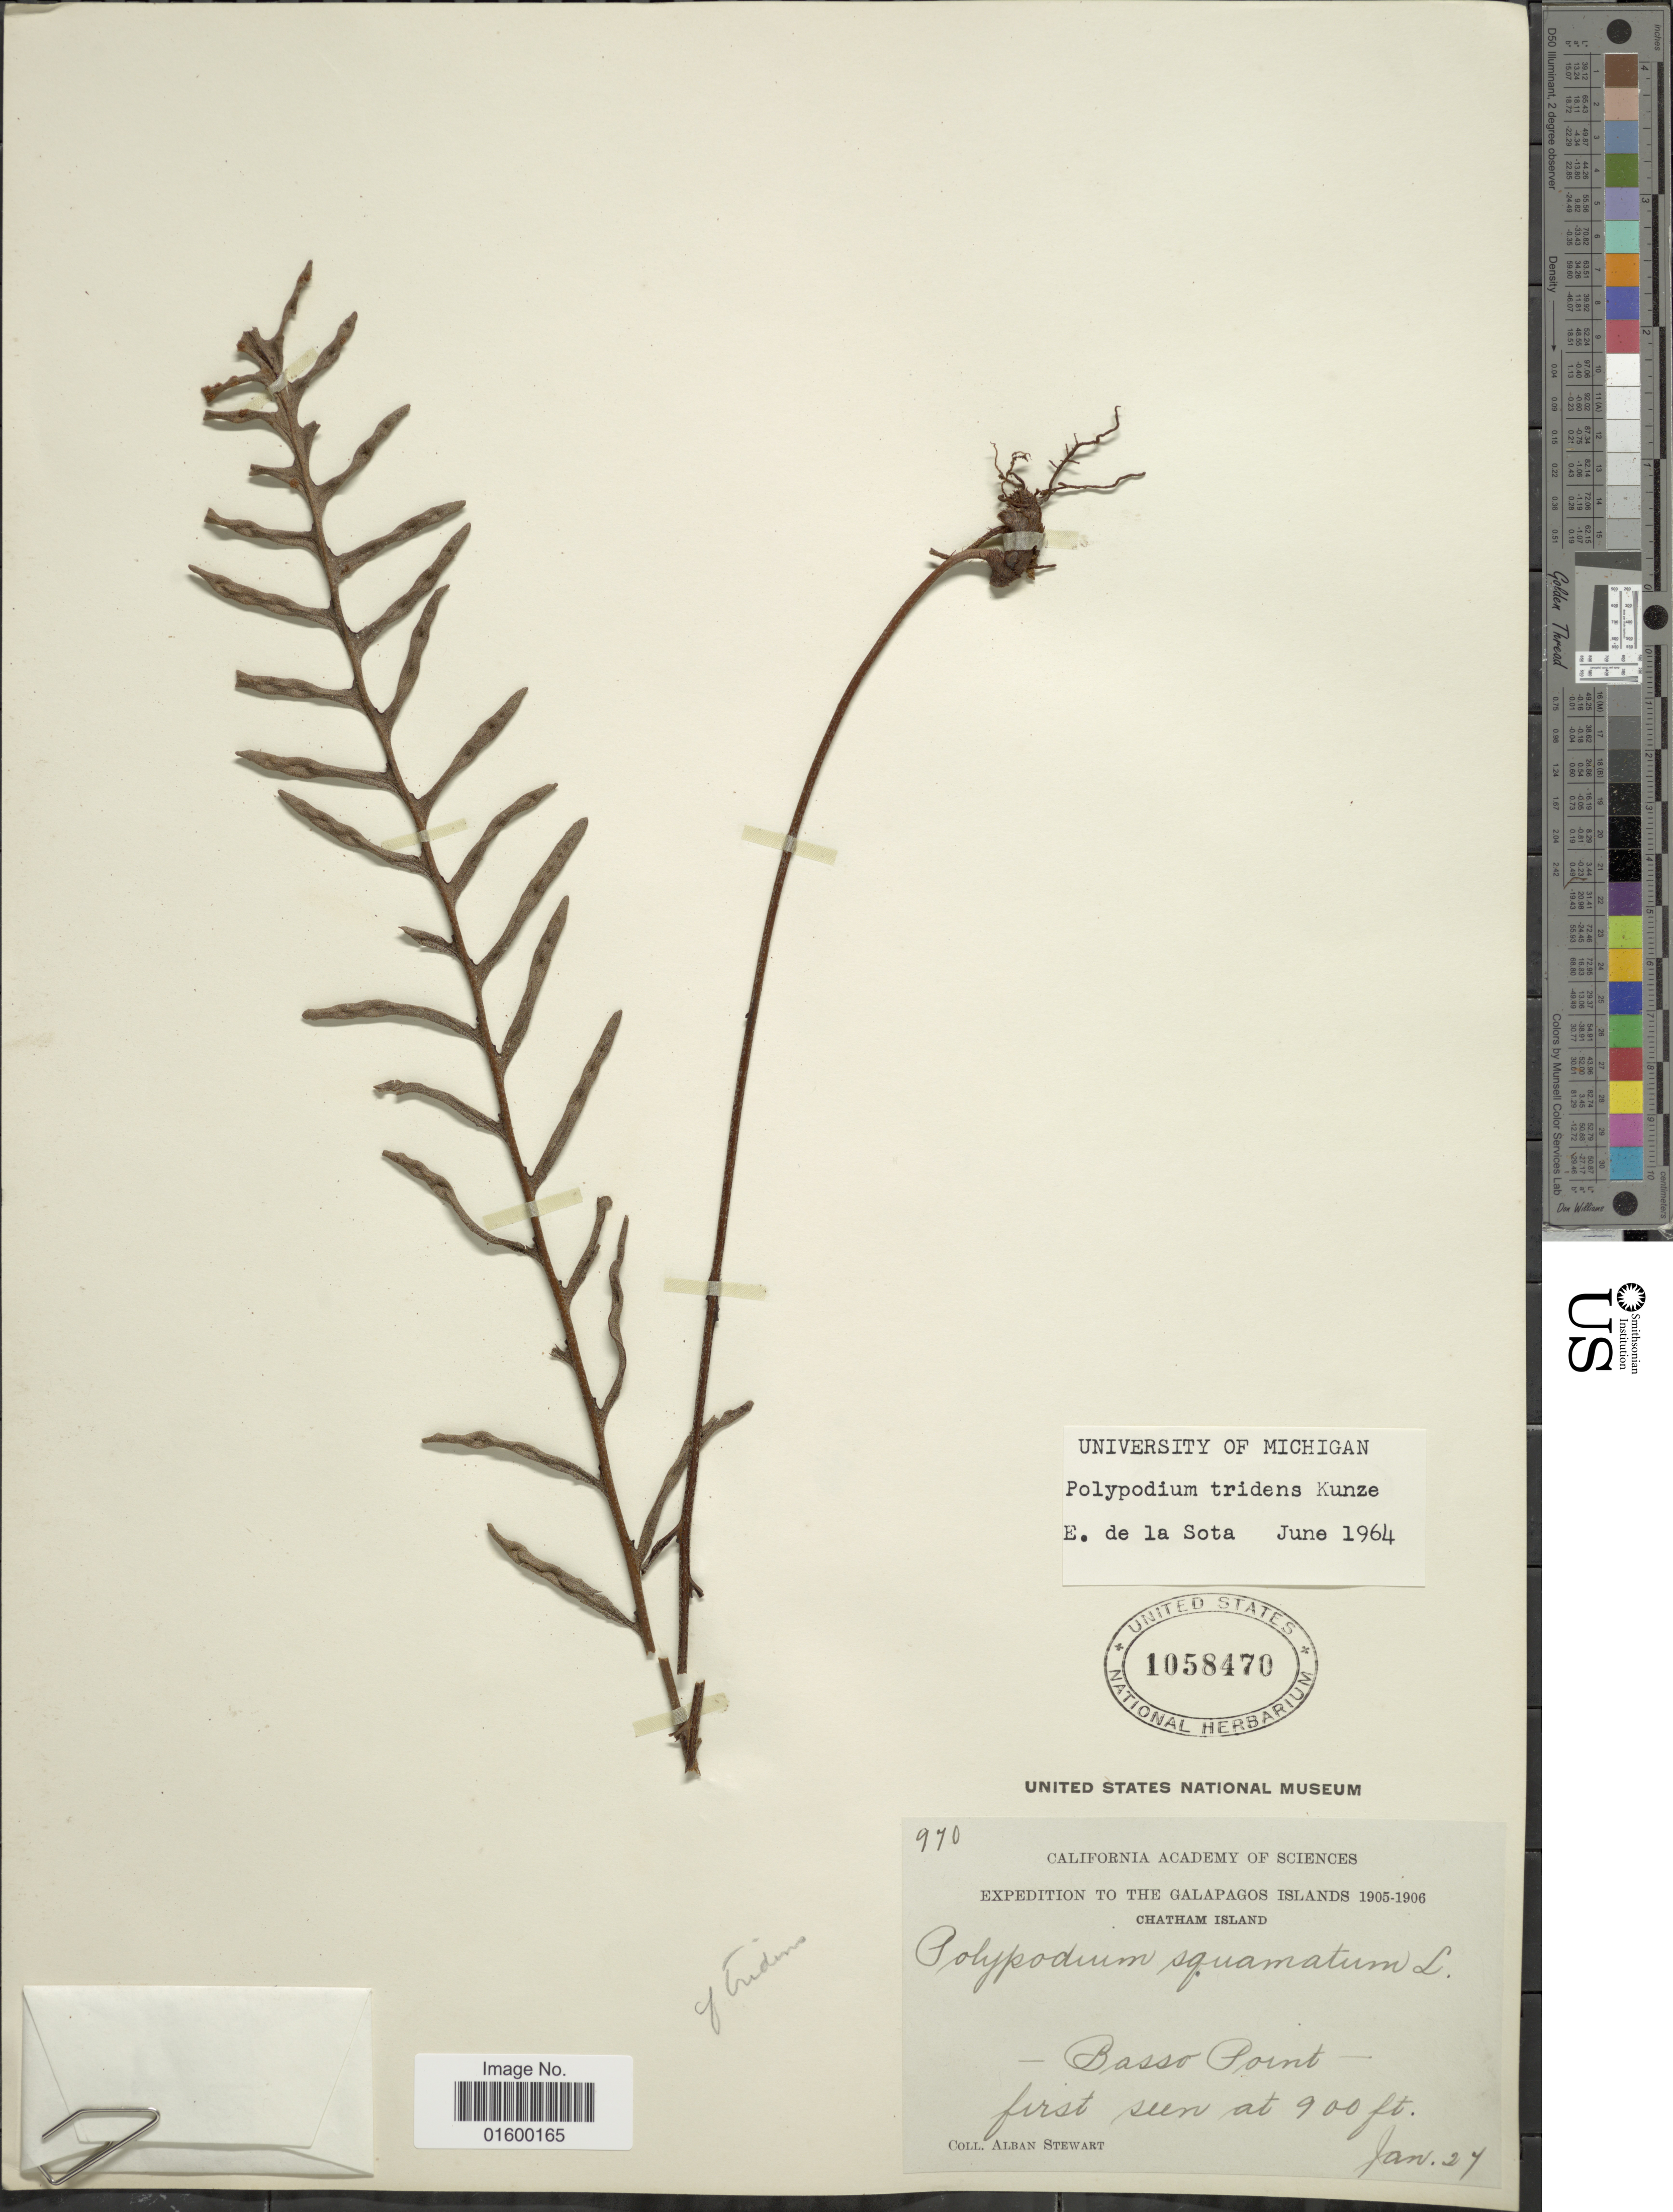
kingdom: Plantae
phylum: Tracheophyta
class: Polypodiopsida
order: Polypodiales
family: Polypodiaceae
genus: Pleopeltis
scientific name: Pleopeltis tridens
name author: J. Sm.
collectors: A. Stewart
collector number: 970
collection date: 1905-01-27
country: Ecuador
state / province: Colón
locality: Galapagos Islands, Chatham Island, Basso Point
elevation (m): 274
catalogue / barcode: US 1058470